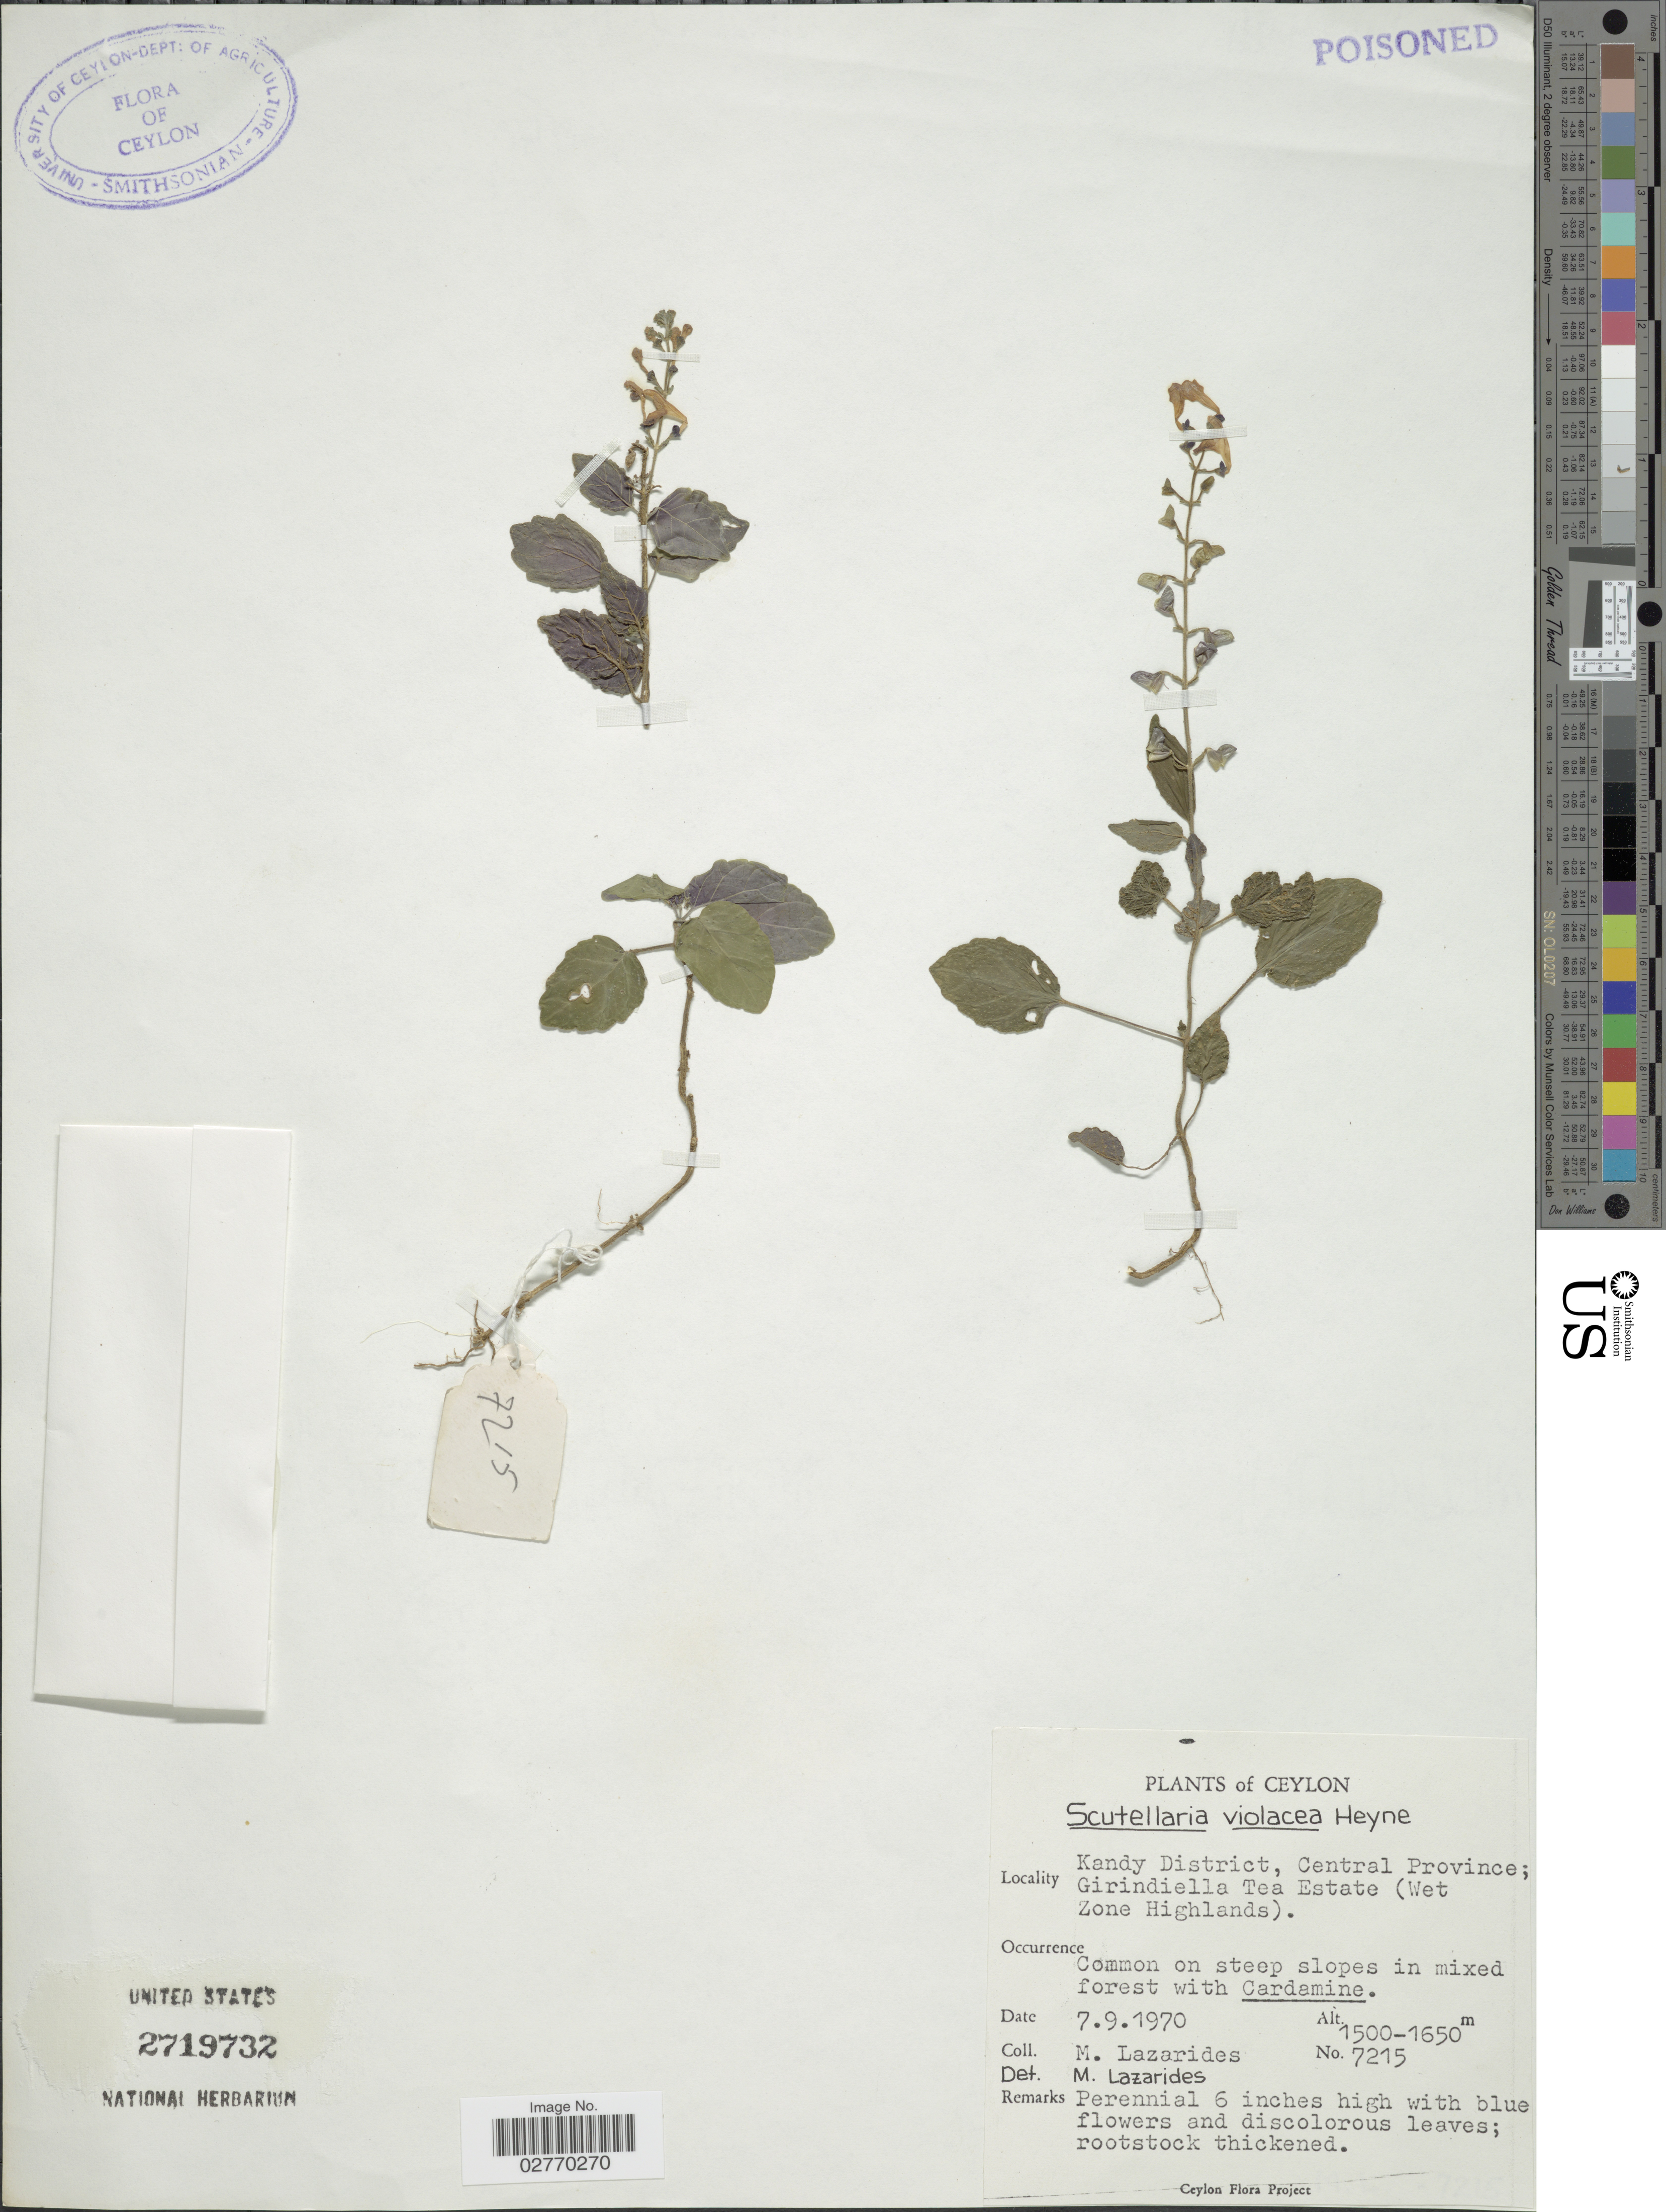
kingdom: Plantae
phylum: Tracheophyta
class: Magnoliopsida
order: Lamiales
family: Lamiaceae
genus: Scutellaria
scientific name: Scutellaria violacea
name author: B. Heyne ex Benth.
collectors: M. Lazarides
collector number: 7215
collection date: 1970-09-07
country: Sri Lanka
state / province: Central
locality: Ceylon. Kandy District, Girindiella Tea Estate (Wet Zone Highlands).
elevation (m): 1500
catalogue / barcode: US 2719732